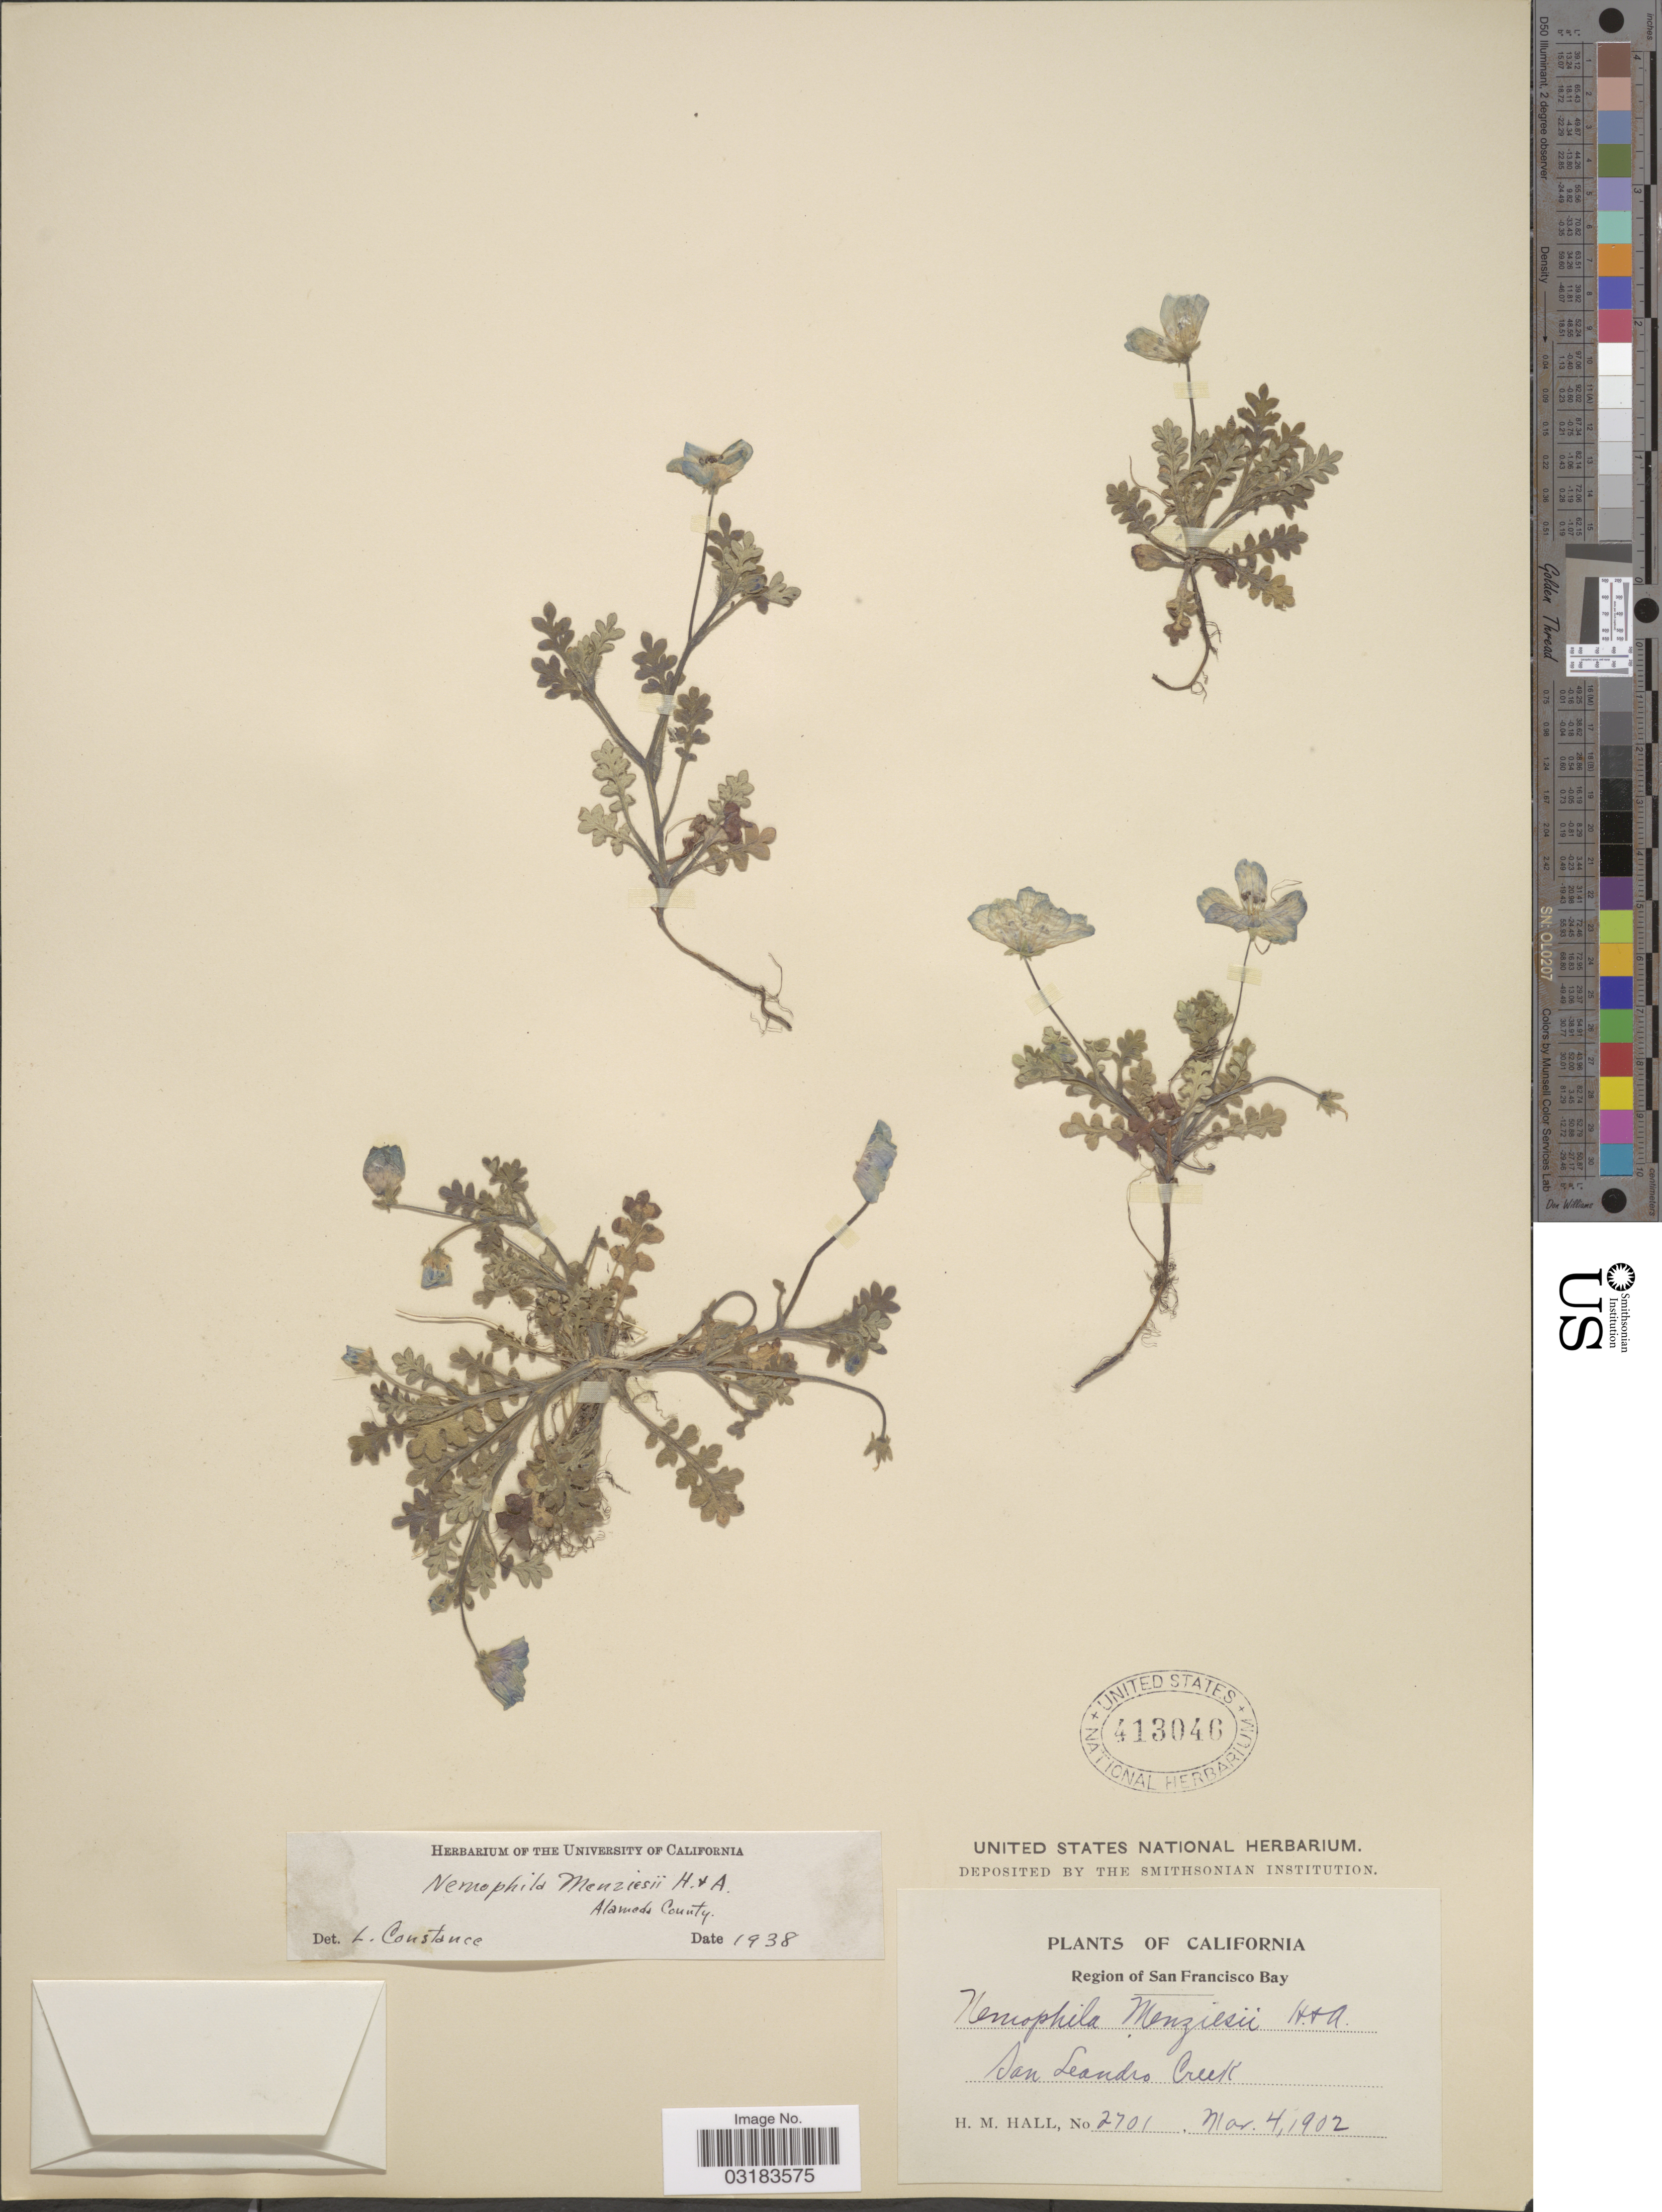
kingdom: Plantae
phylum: Tracheophyta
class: Magnoliopsida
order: Boraginales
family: Hydrophyllaceae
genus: Nemophila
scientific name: Nemophila menziesii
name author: Hook. & Arn.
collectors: H. M. Hall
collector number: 2701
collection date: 1902-03-04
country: United States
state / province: California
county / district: San Francisco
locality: Region of San Francisco Bay. San Leandro Creek.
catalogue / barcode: US 413046